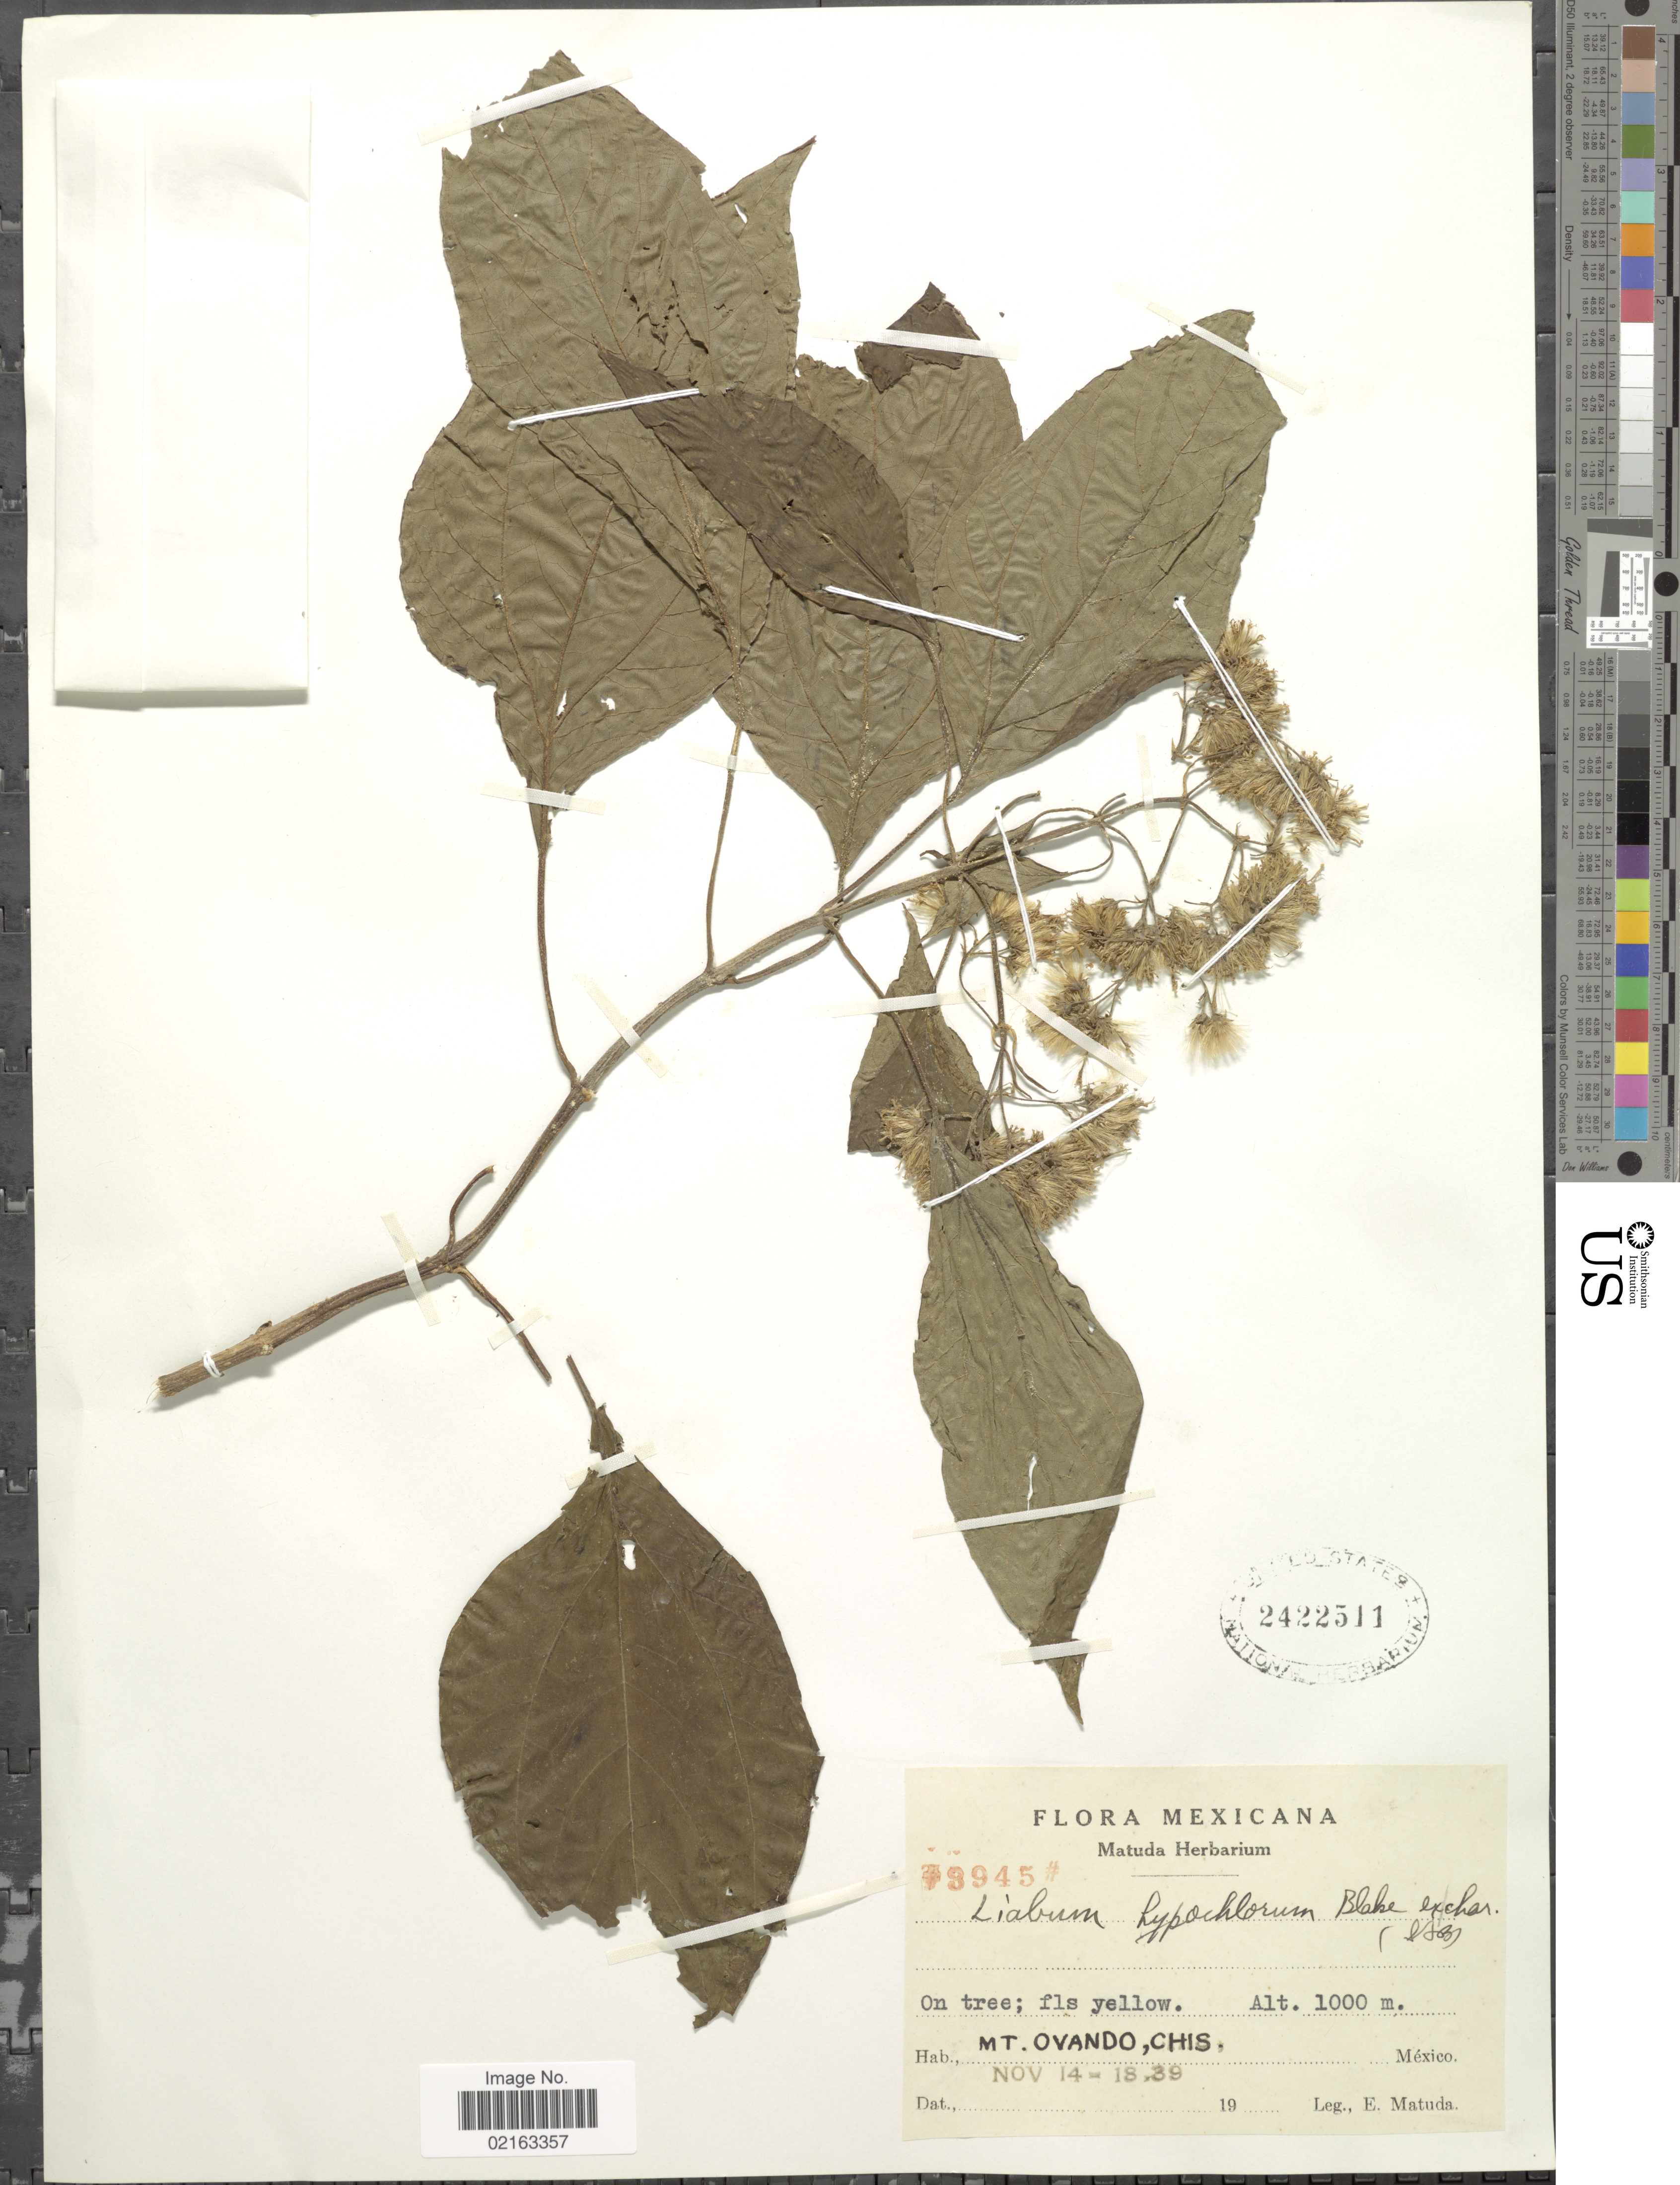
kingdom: Plantae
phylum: Tracheophyta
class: Magnoliopsida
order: Asterales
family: Asteraceae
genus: Sinclairia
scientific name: Sinclairia hypochlora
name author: S.F. Blake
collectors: E. Matuda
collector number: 3945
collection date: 1839-11-14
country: Mexico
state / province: Chiapas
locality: Mt. Ovando, Chis., México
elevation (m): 1000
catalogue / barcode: US 2422511